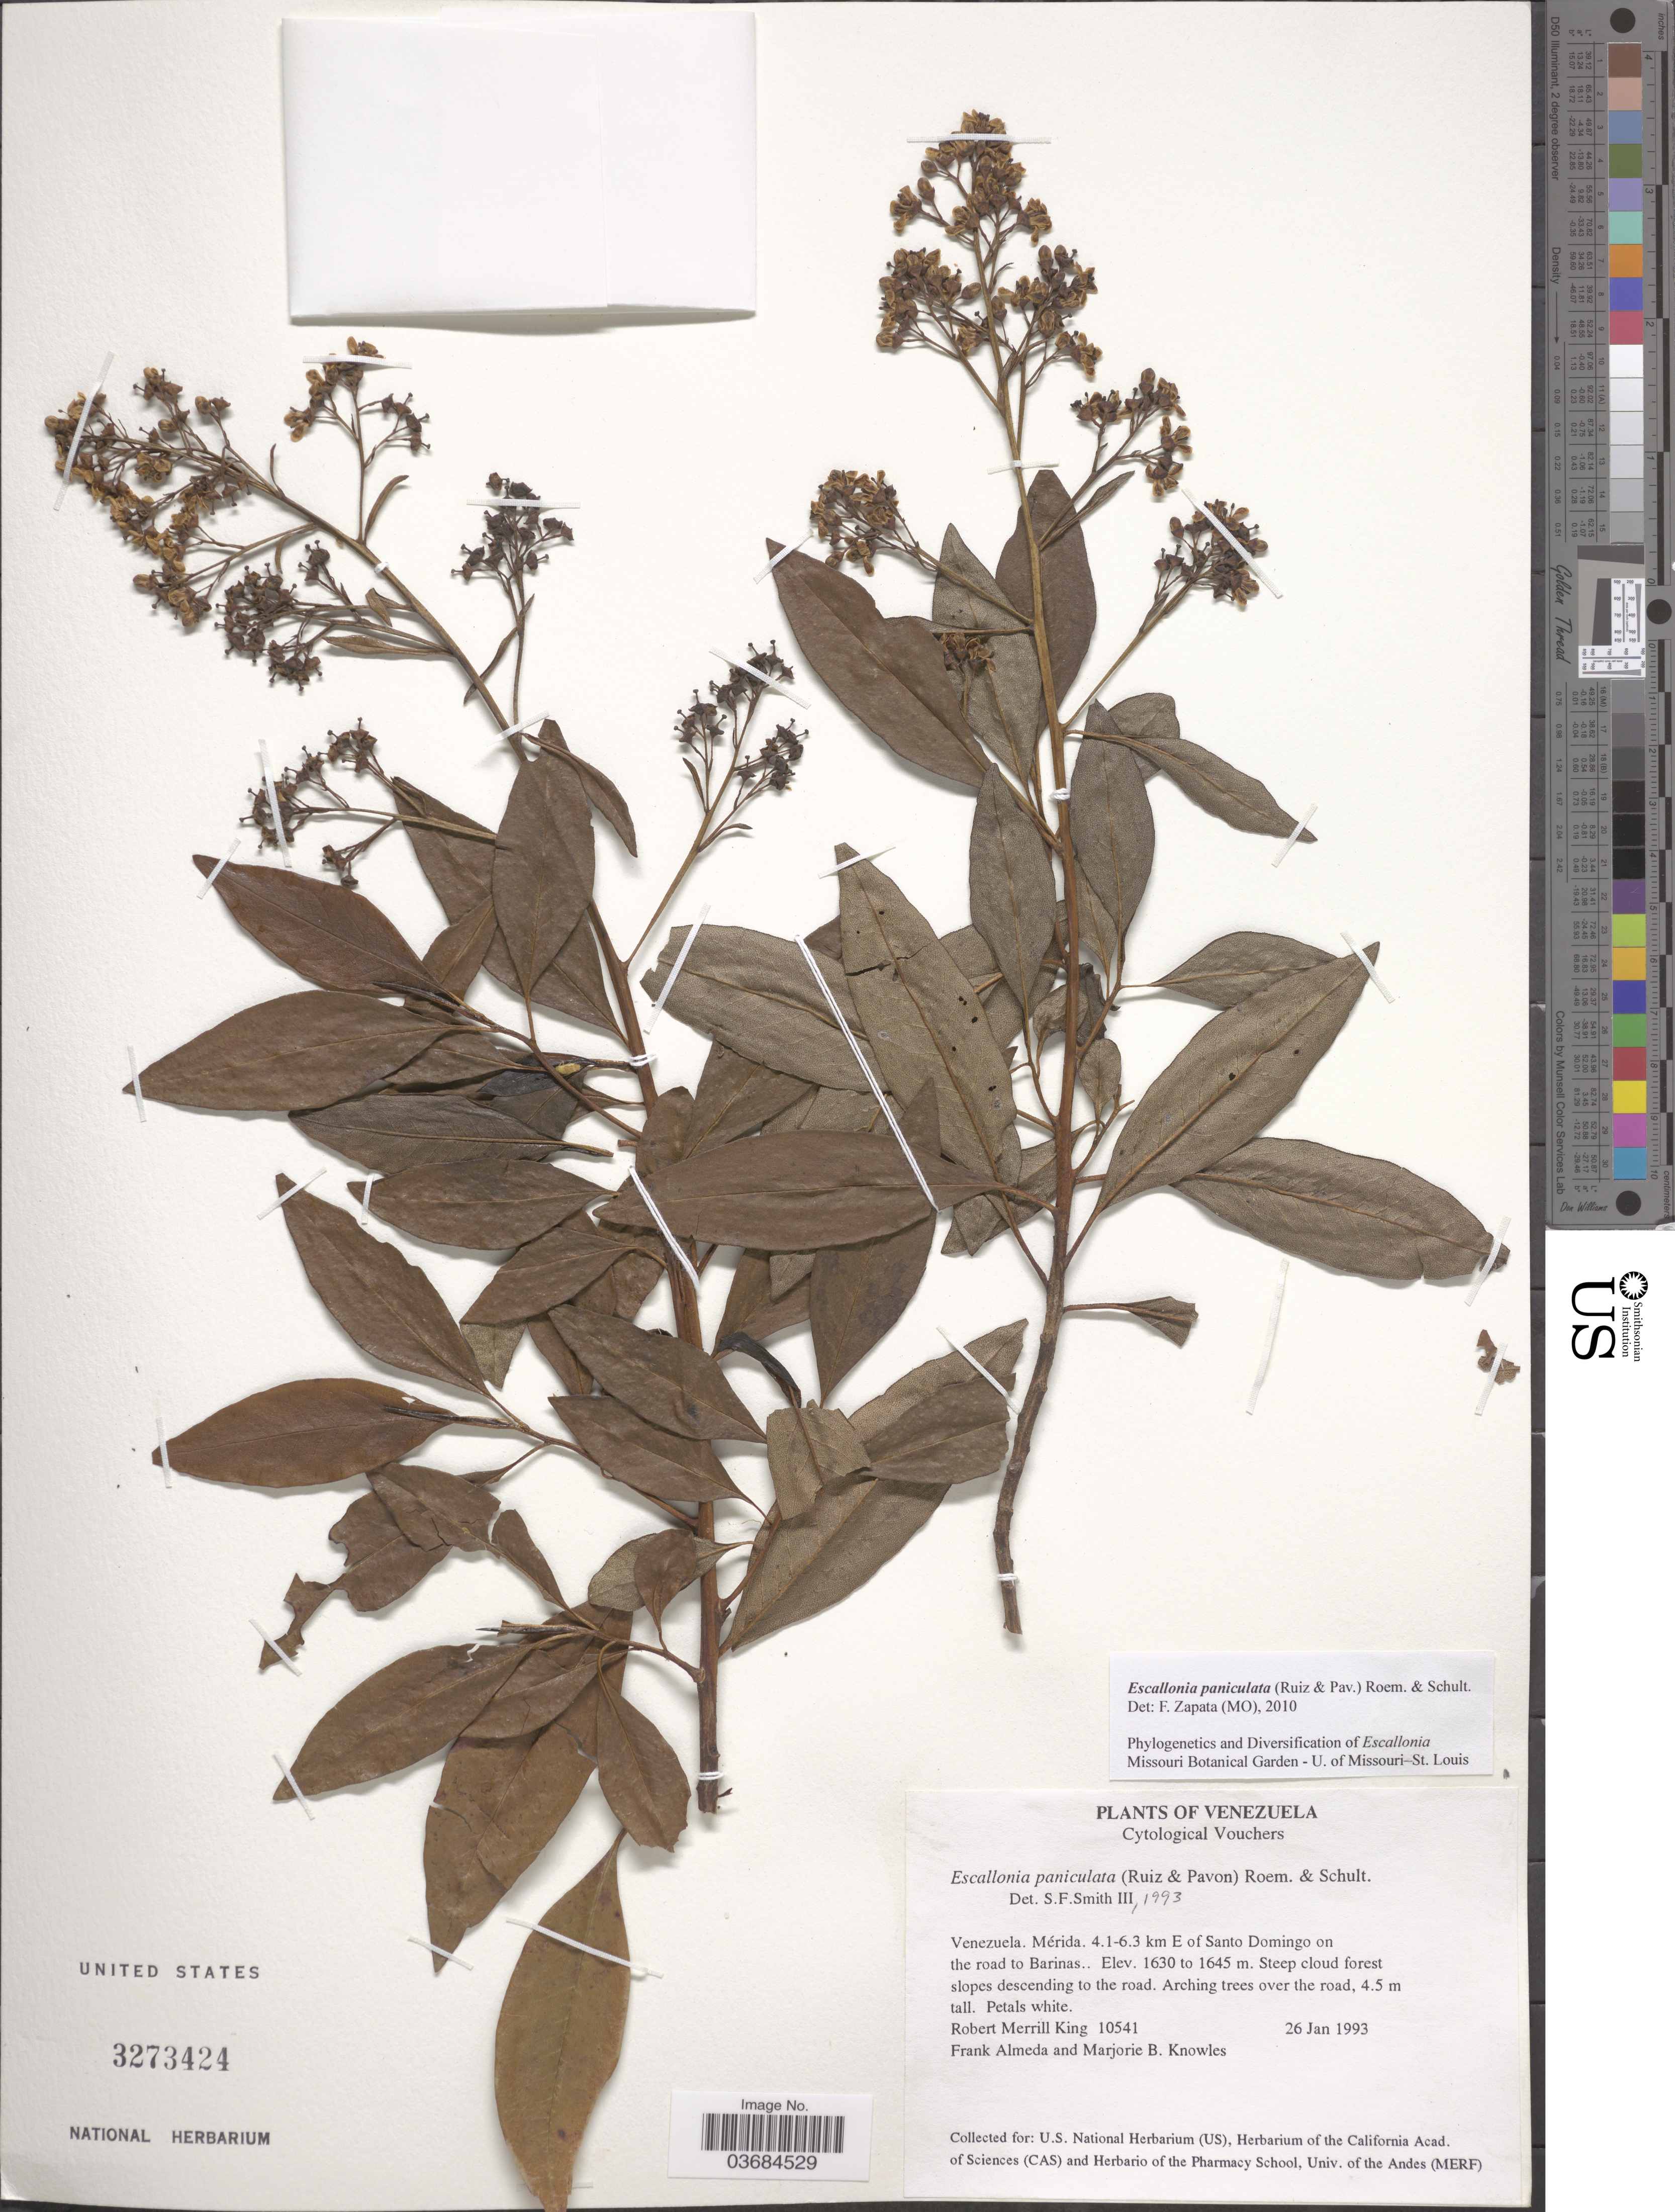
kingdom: Plantae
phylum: Tracheophyta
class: Magnoliopsida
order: Escalloniales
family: Escalloniaceae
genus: Escallonia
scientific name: Escallonia paniculata var. paniculata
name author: (Ruiz & Pav.) Roem. & Schult.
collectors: R. M. King, F. Almeda & M. B. Knowles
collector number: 10541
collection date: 1993-01-26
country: Venezuela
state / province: Merida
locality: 4.1-6.3 km E of Santo Domingo on the road to Barinas.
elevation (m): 1630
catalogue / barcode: US 3273424